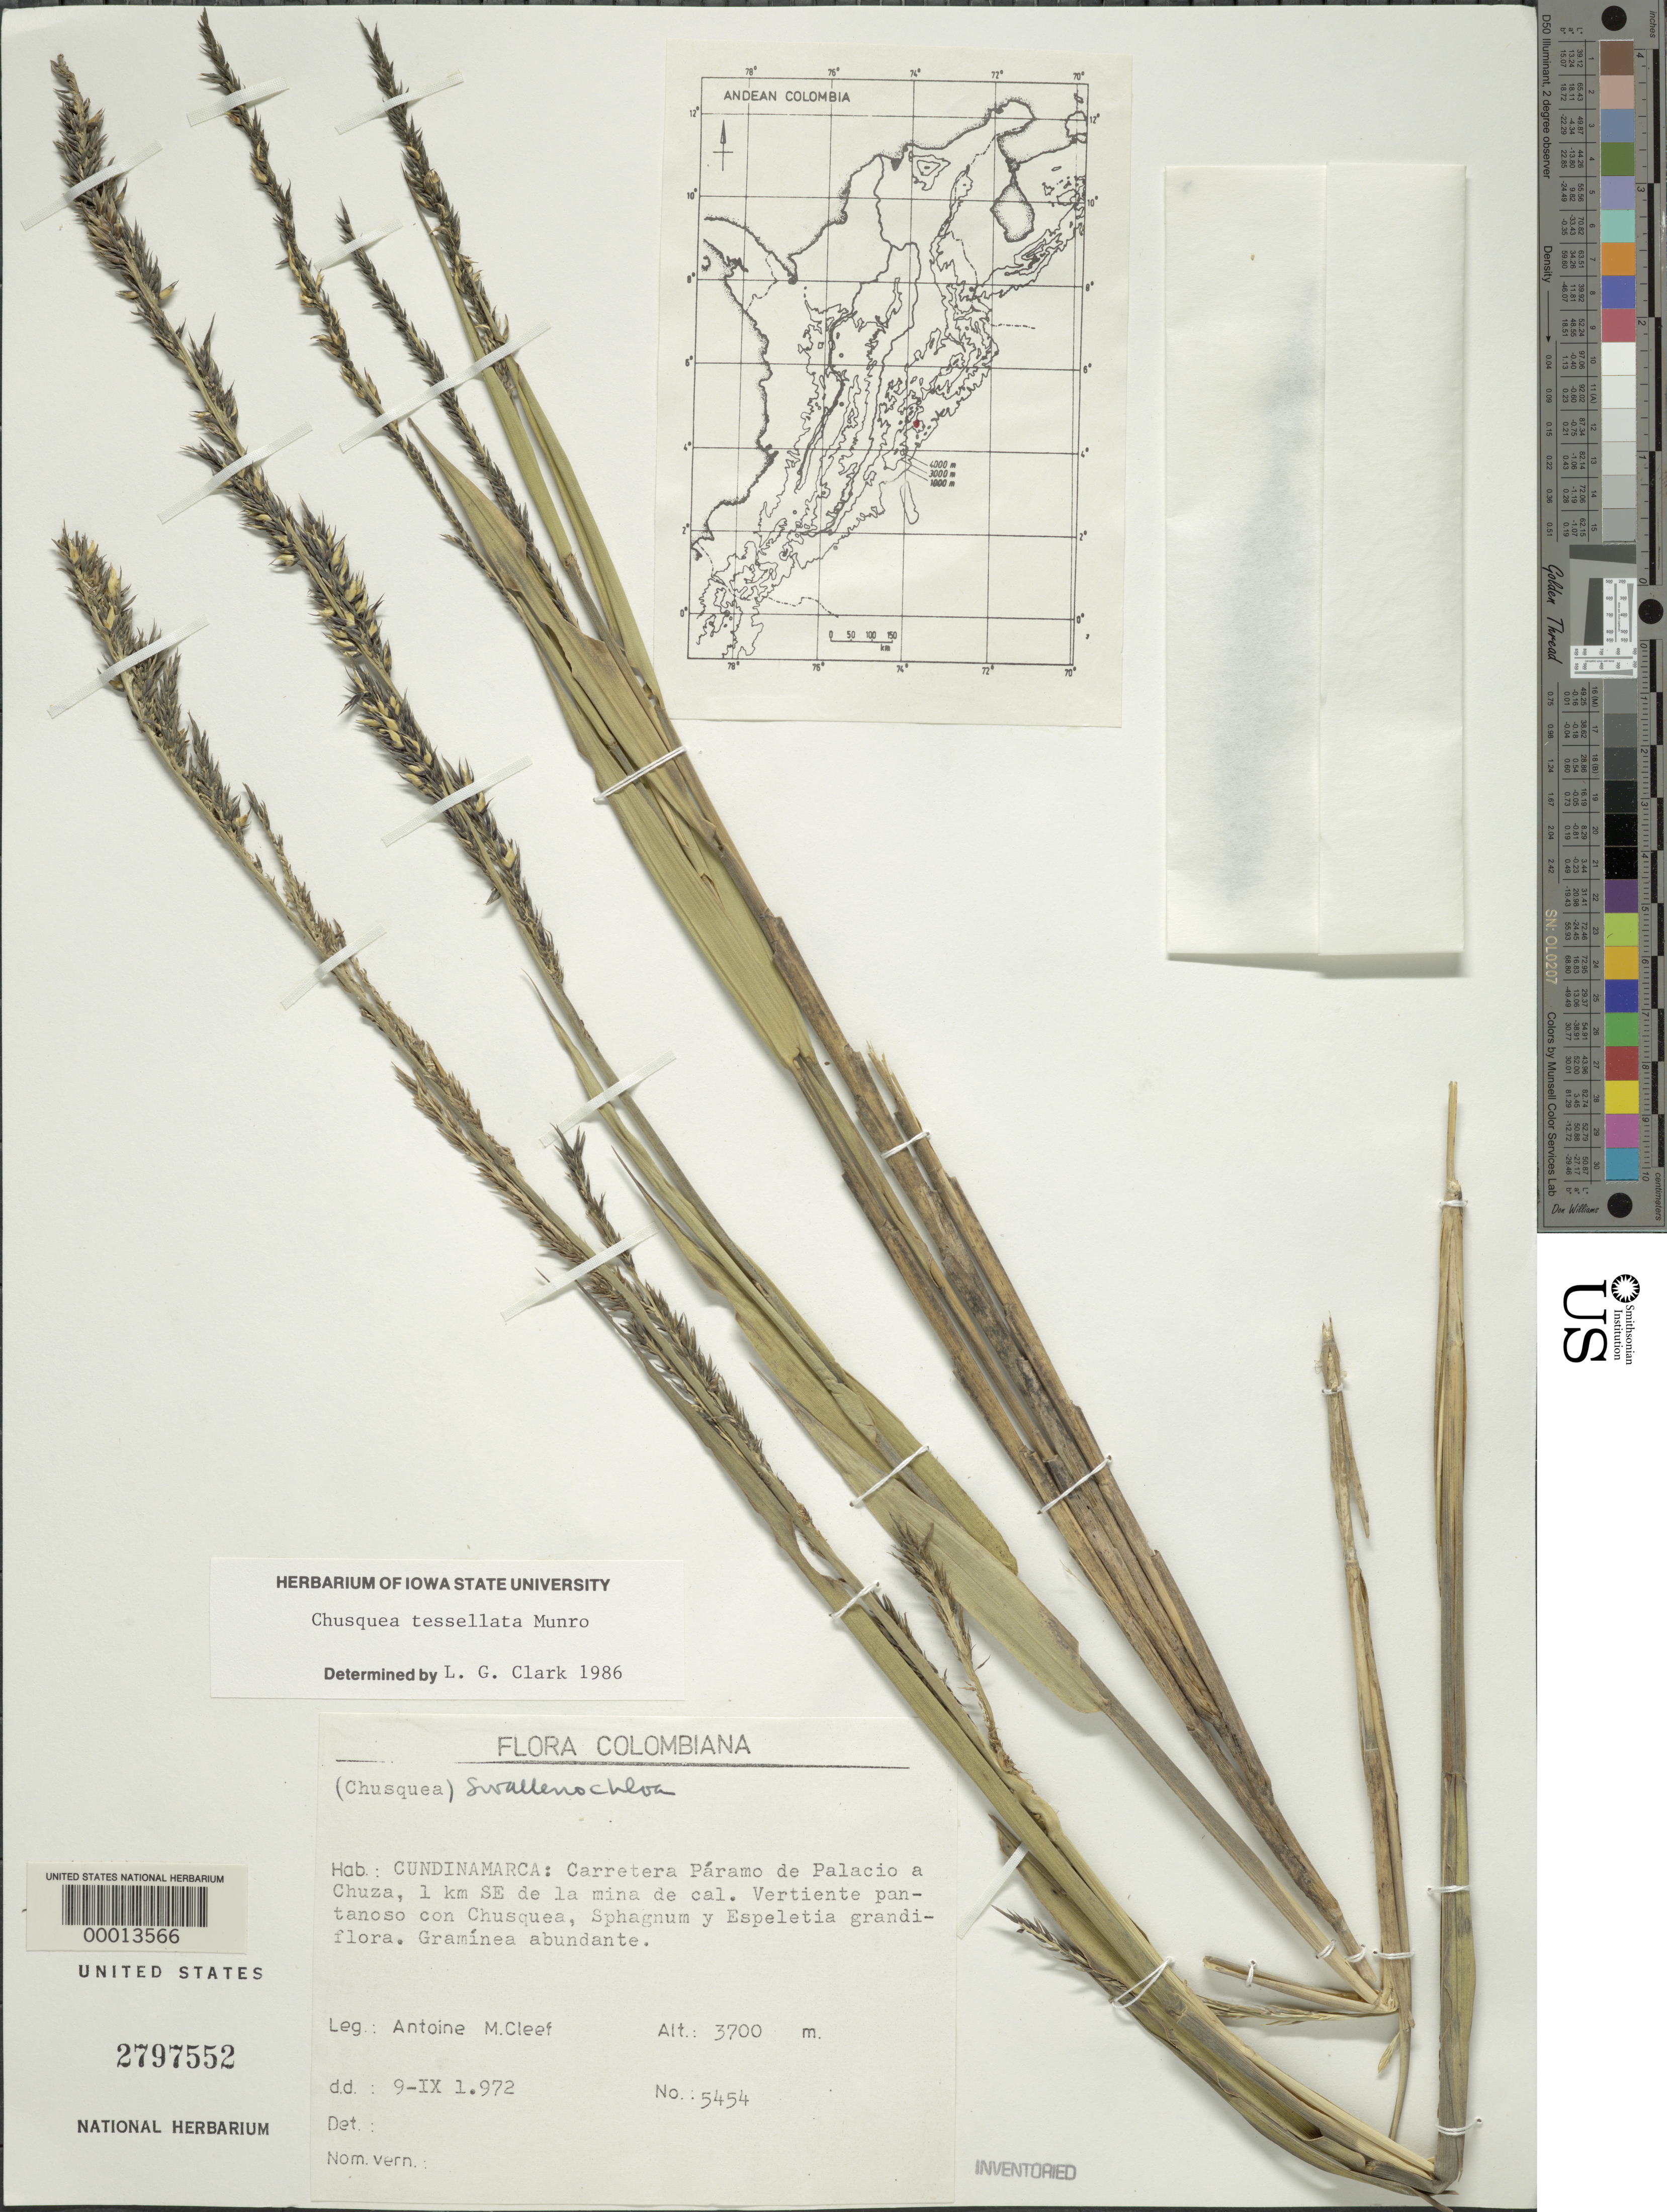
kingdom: Plantae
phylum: Tracheophyta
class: Liliopsida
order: Poales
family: Poaceae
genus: Chusquea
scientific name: Chusquea tessellata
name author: Munro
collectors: A. M. Cleef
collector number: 5454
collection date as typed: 09 Sep 1972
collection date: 1972-09-09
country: Colombia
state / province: Cundinamarca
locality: Carretera Paramo de Palacio a Chuza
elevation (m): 3700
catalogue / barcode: US 2797552